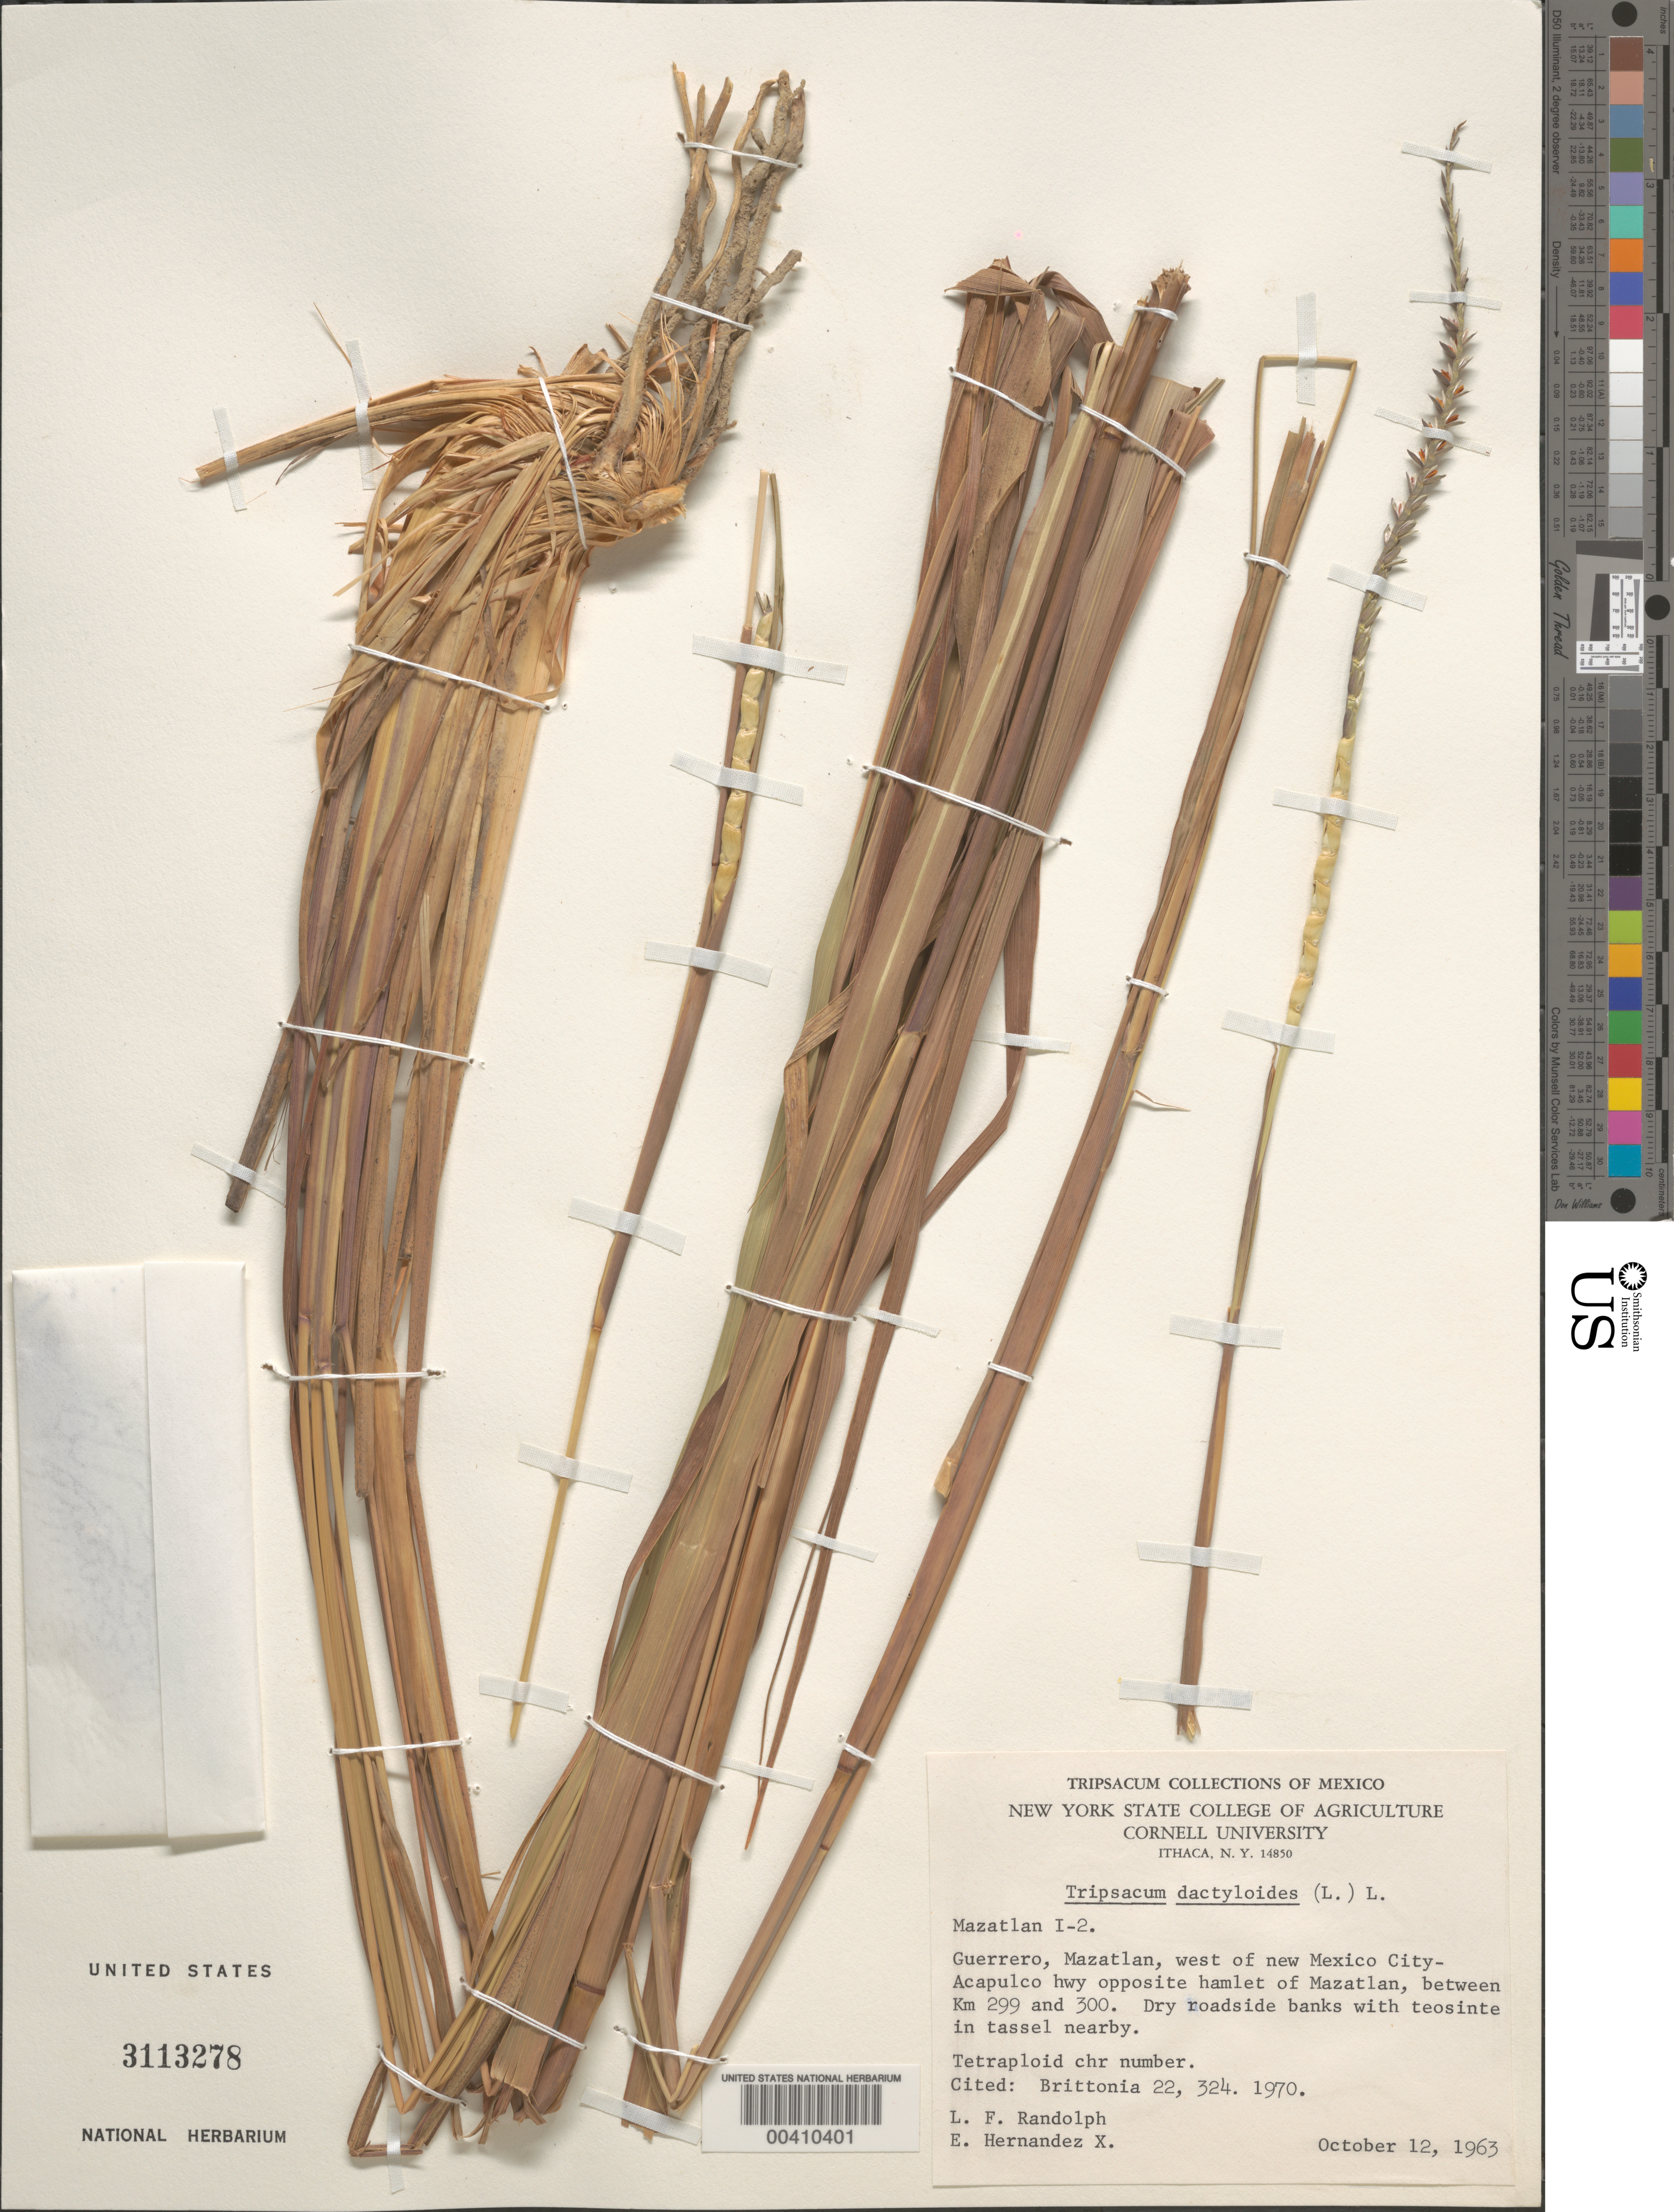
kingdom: Plantae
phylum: Tracheophyta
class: Liliopsida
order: Poales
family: Poaceae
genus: Tripsacum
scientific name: Tripsacum dactyloides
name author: (L.) L.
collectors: L. F. Randolph & E. I. Hernández-X.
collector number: I-2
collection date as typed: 12 Oct 1963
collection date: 1963-10-12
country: Mexico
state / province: Guerrero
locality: Mazatlan, W of new Mexico City - Acapulco Hwy opposite hamlet of Mazatlan, between Km 299 & 300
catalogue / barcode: US 3113278